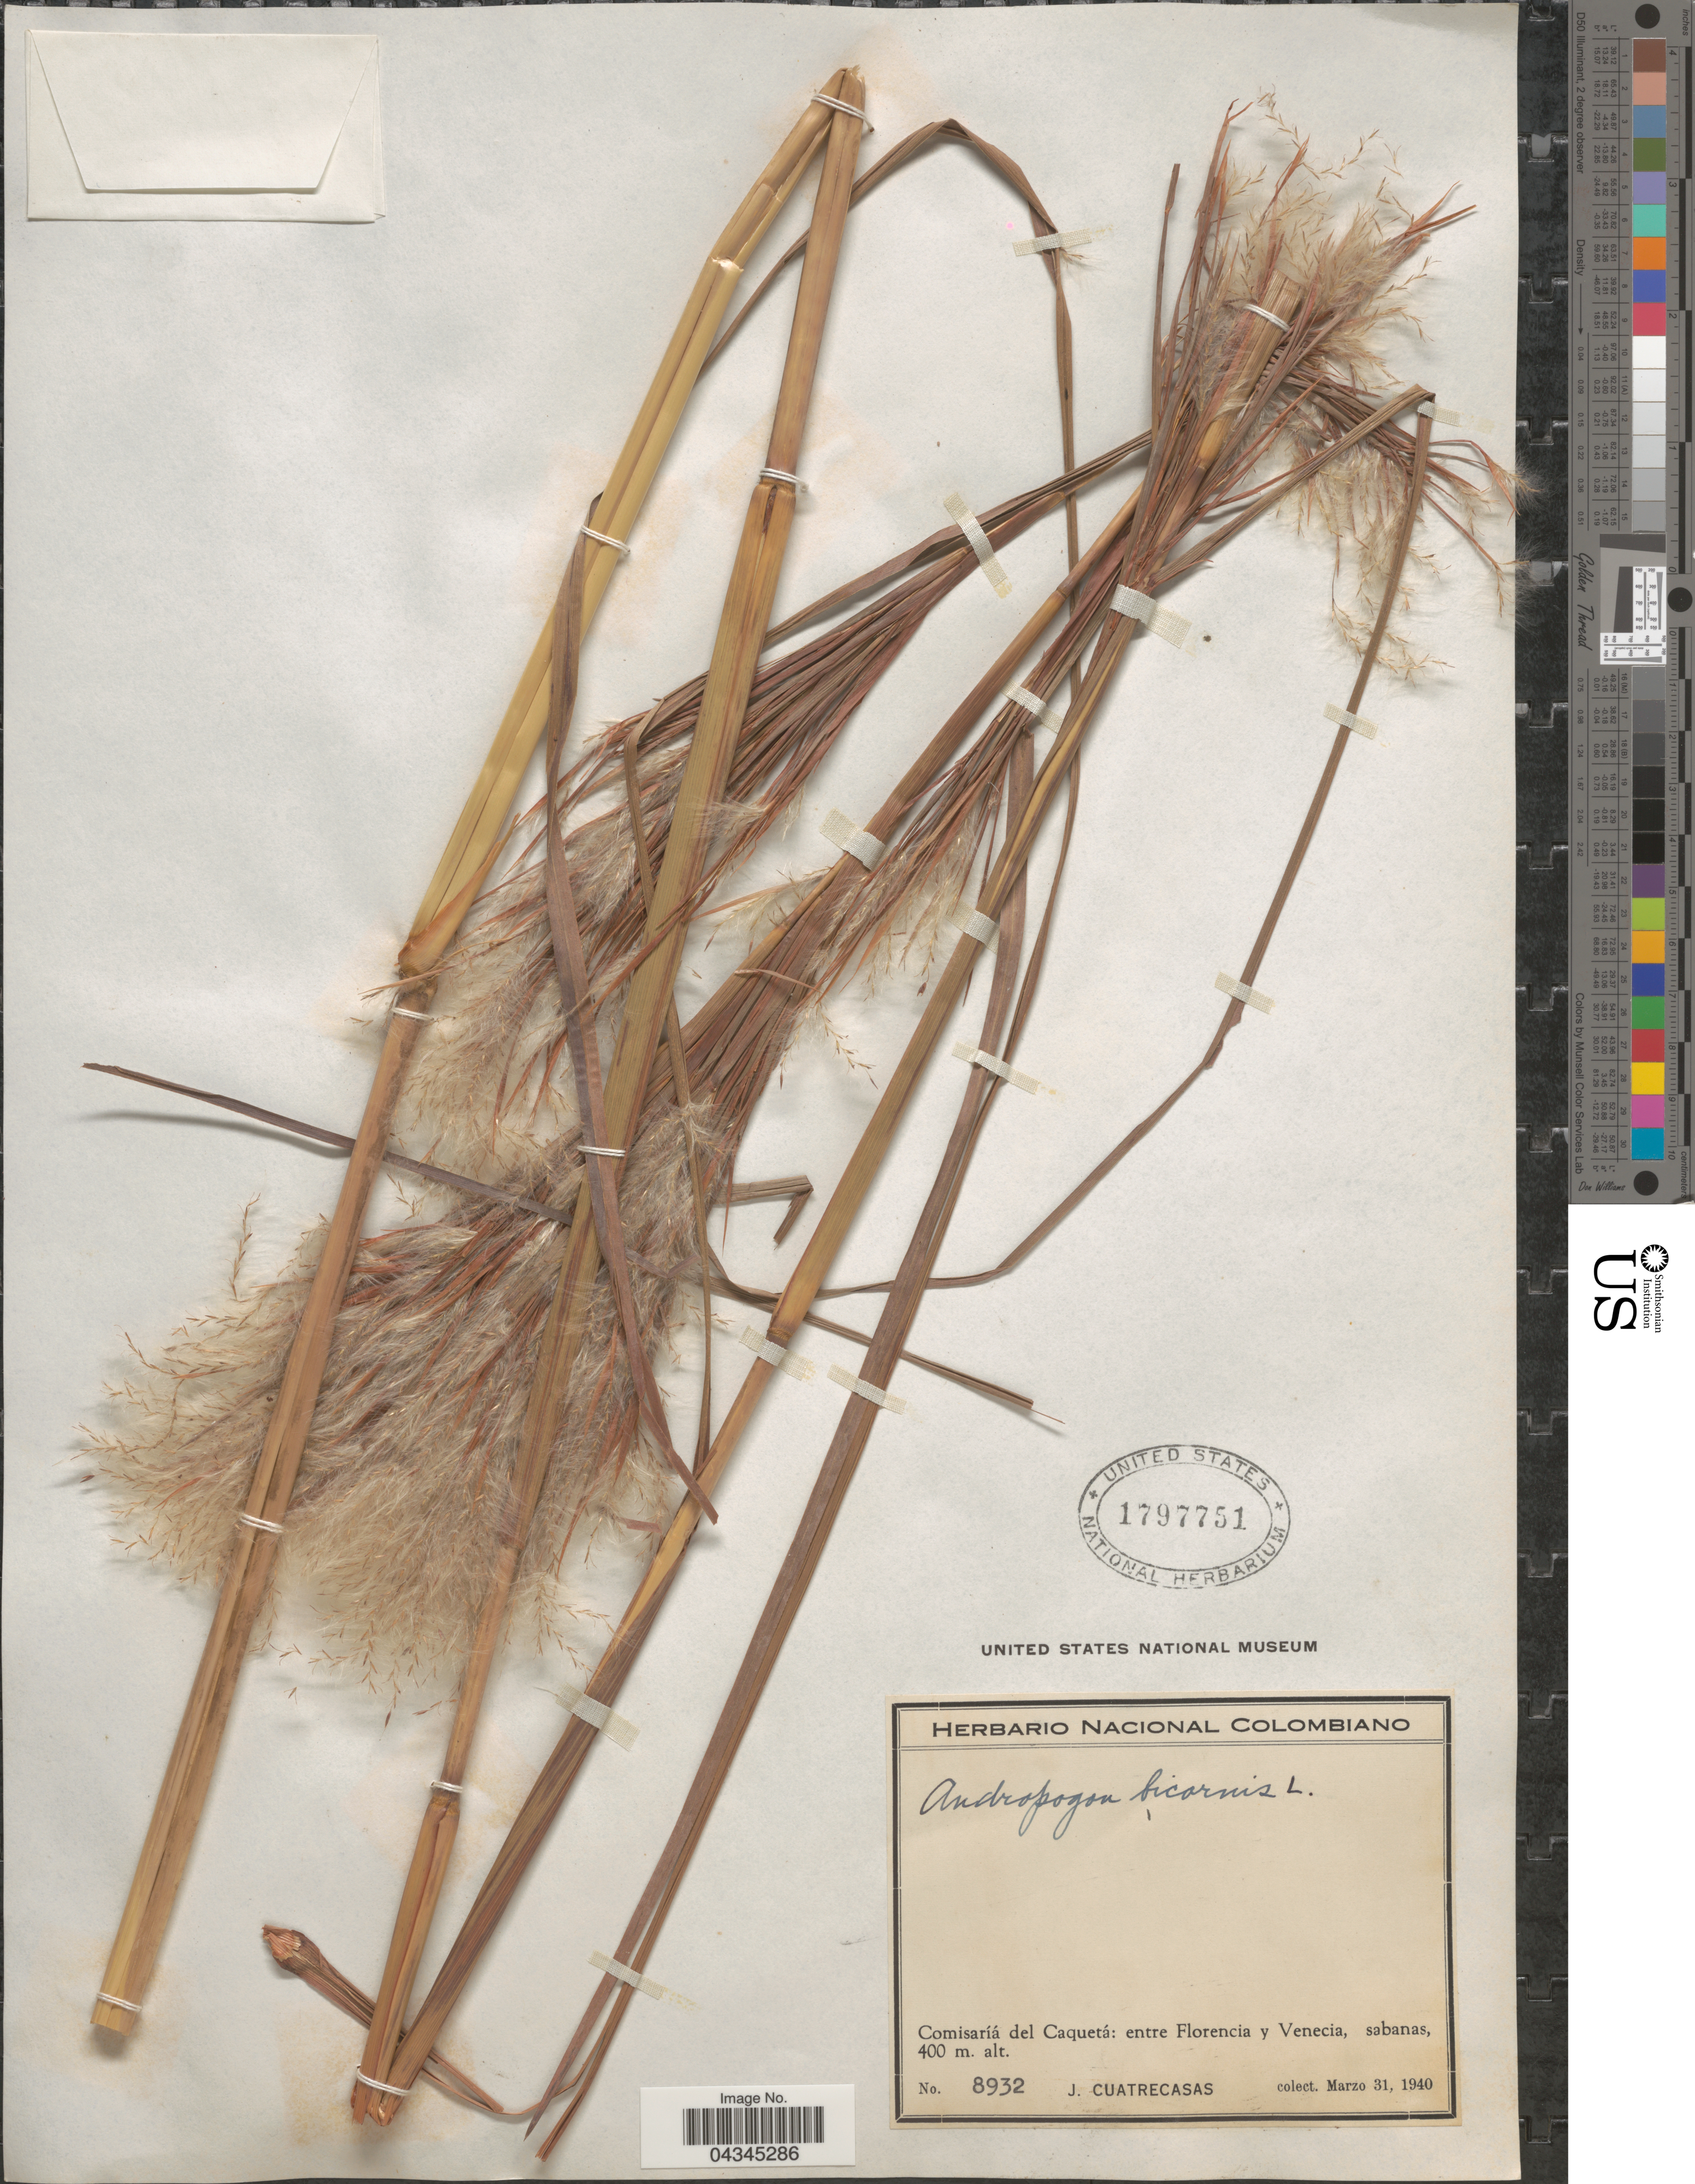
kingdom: Plantae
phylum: Tracheophyta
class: Liliopsida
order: Poales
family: Poaceae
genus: Andropogon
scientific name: Andropogon bicornis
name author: L.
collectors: J. Cuatrecasas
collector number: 8932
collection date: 1940-03-31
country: Colombia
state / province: Caquetá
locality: Comisaríá del Caquetá: entre Florencia y Venecia, sabanas.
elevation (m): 400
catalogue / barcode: US 1797751